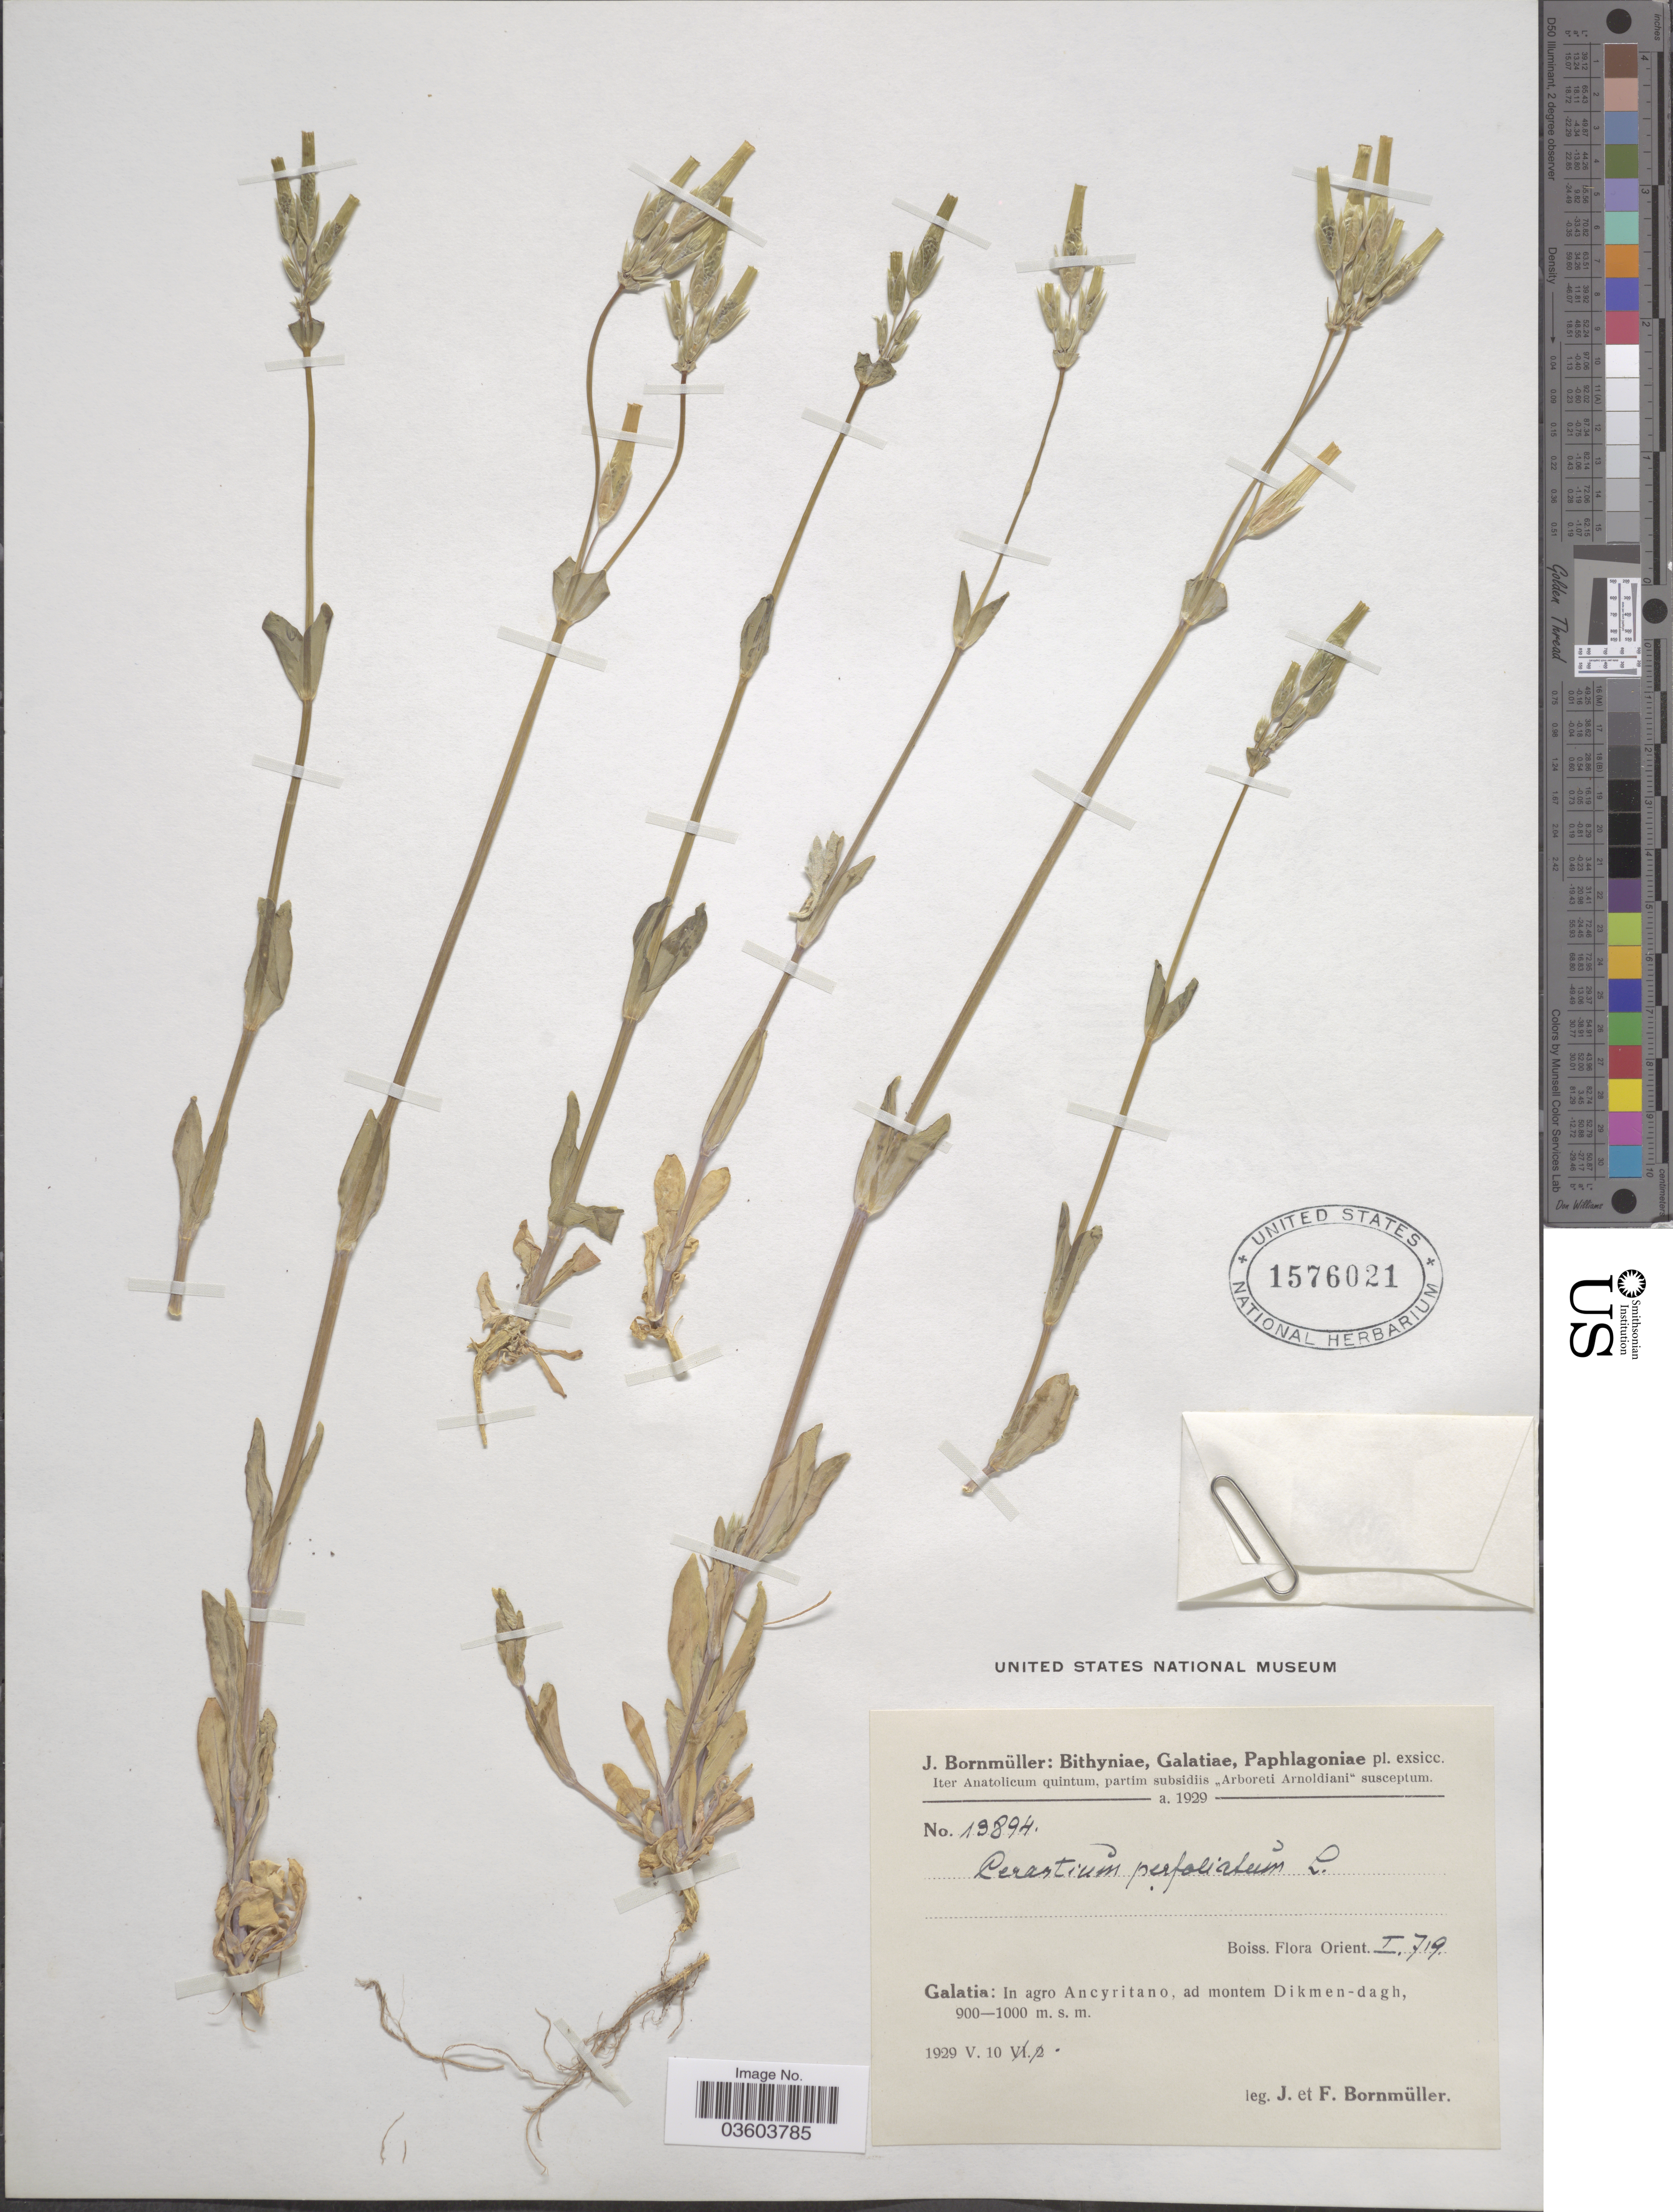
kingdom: Plantae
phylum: Tracheophyta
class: Magnoliopsida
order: Caryophyllales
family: Caryophyllaceae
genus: Cerastium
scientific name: Cerastium perfoliatum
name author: L.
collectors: J. Bornmüller & F. Bornmüller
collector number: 13894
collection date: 1929-05-10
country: Romania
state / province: Galati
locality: Galatia: In agro Ancyritano, ad montem Dikmen-dagh.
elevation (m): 900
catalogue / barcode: US 1576021